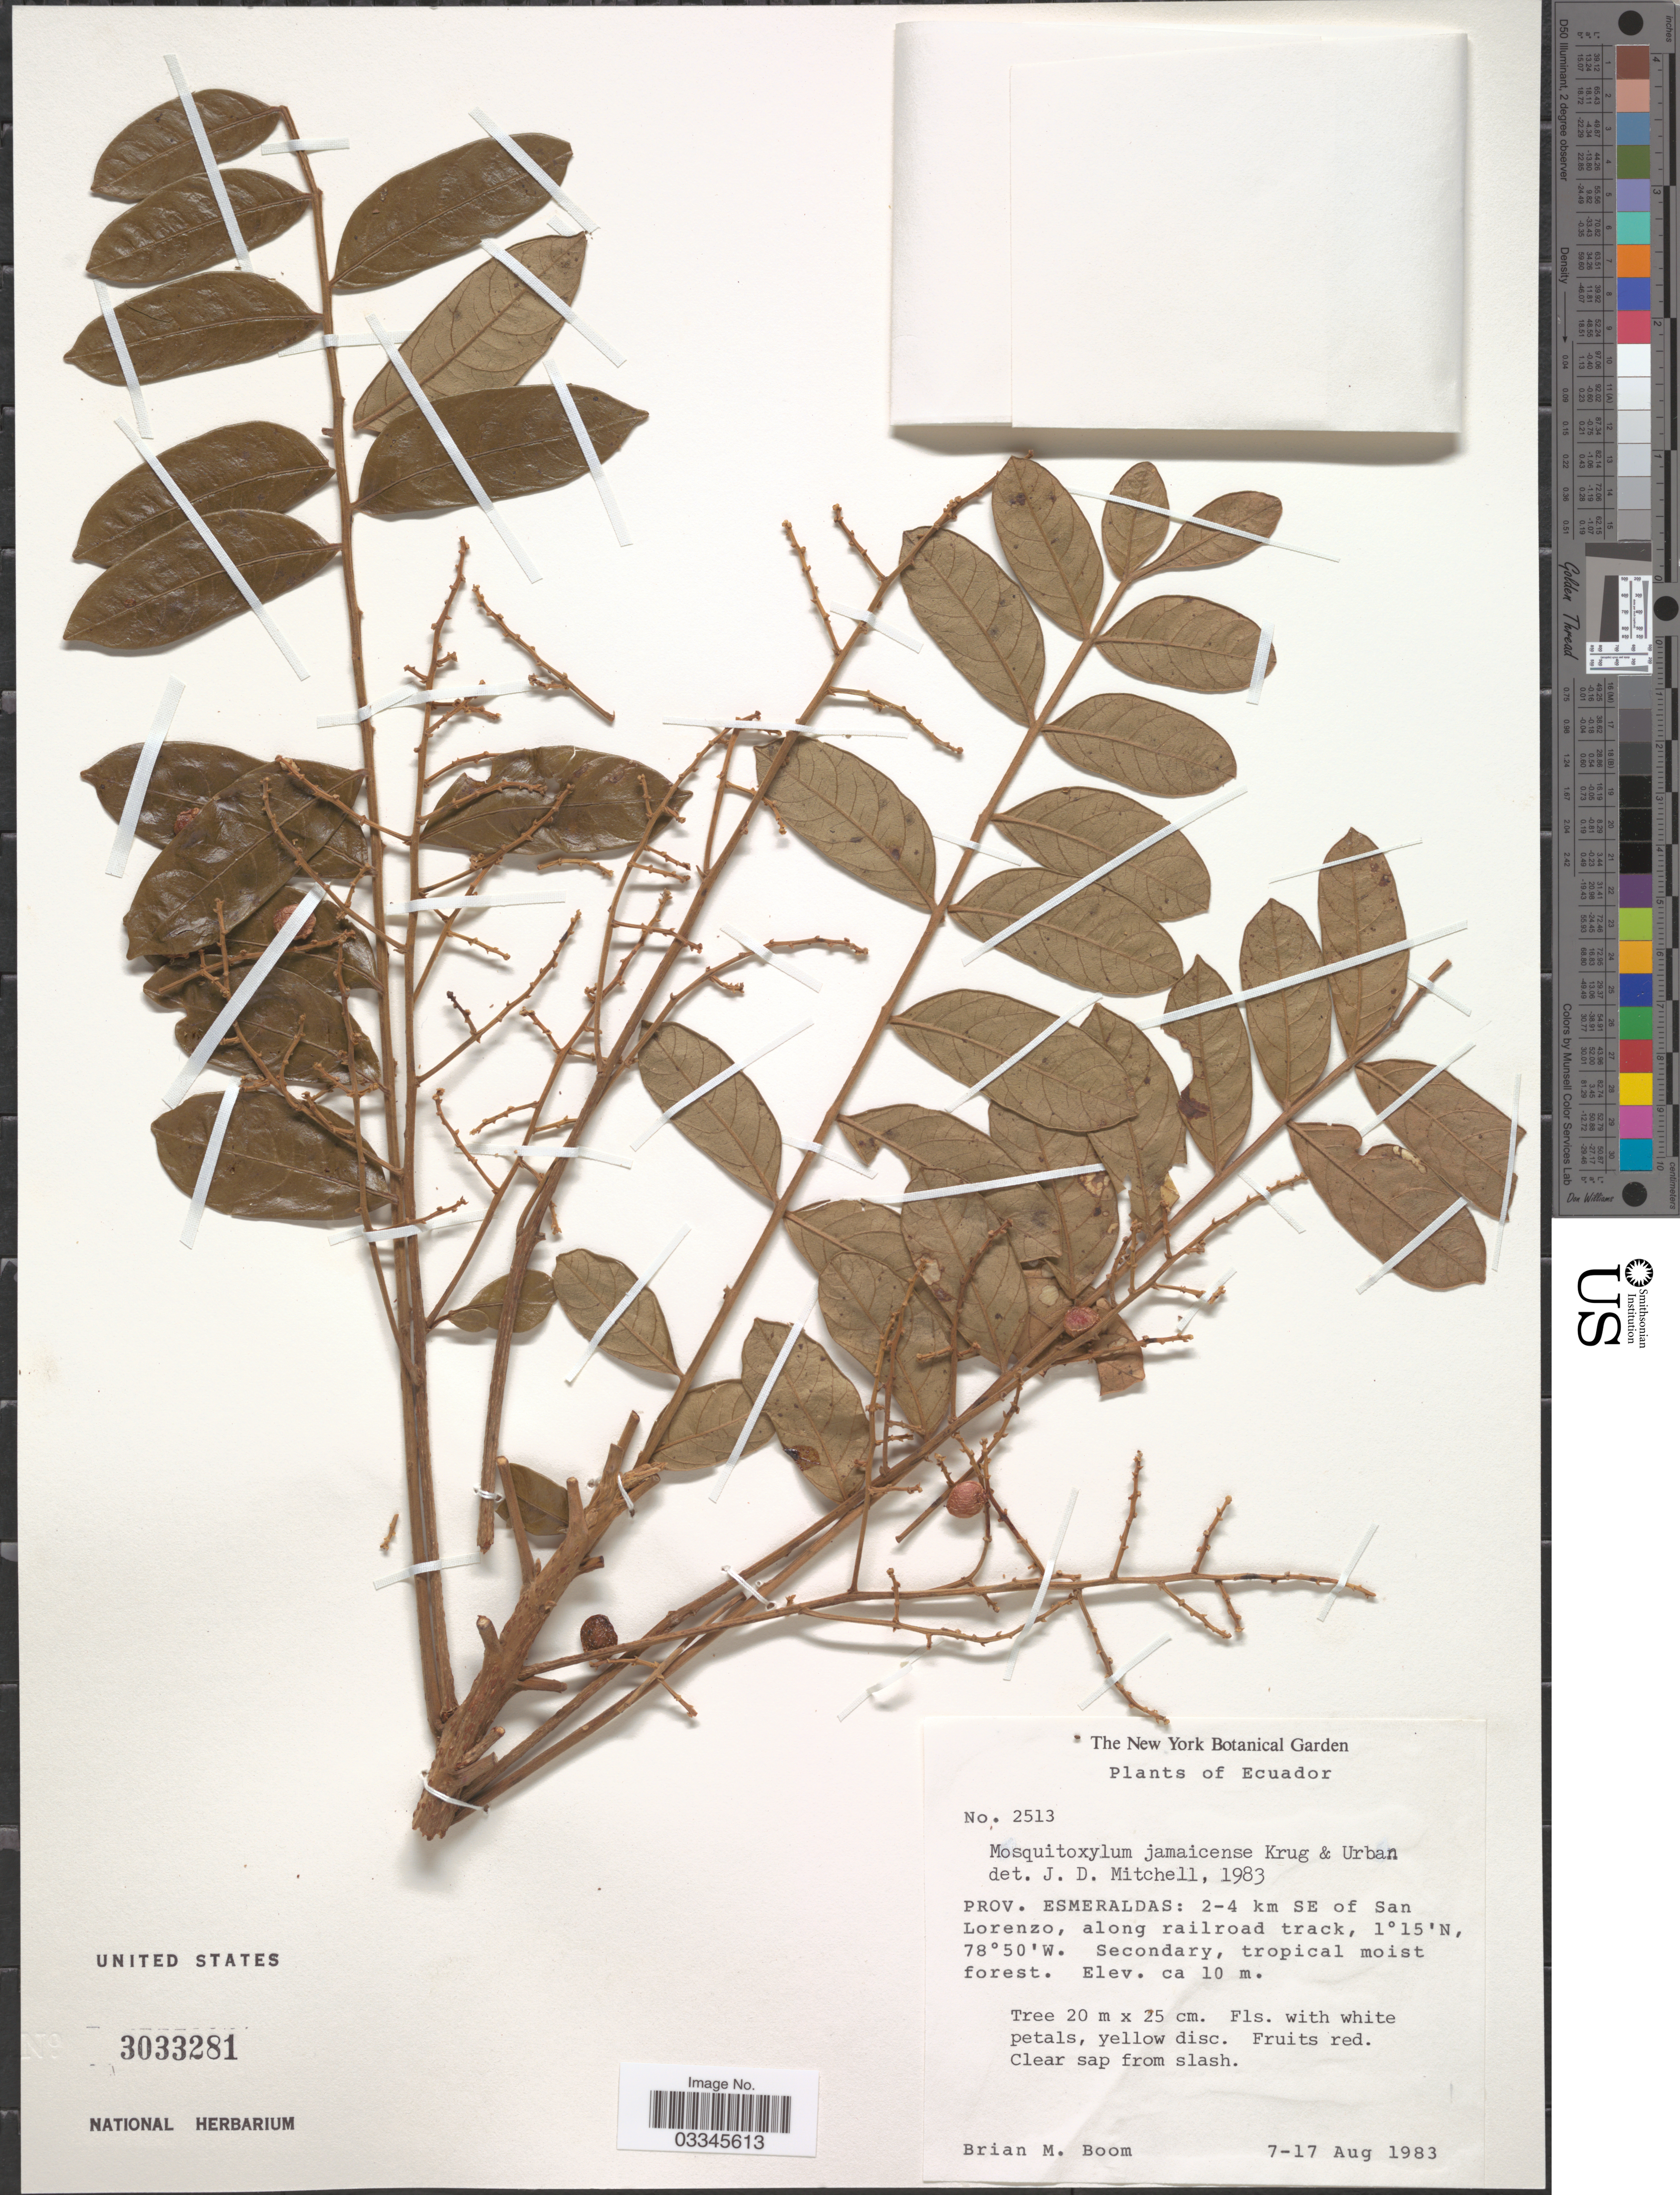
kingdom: Plantae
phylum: Tracheophyta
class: Magnoliopsida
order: Sapindales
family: Anacardiaceae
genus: Mosquitoxylum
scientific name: Mosquitoxylum jamaicense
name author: Krug & Urb.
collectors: B. M. Boom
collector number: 2513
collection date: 1983-08-07/1983-08-17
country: Ecuador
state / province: Esmeraldas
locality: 2-4 km SE of San Lorenzo, along railroad track.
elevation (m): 10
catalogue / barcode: US 3033281